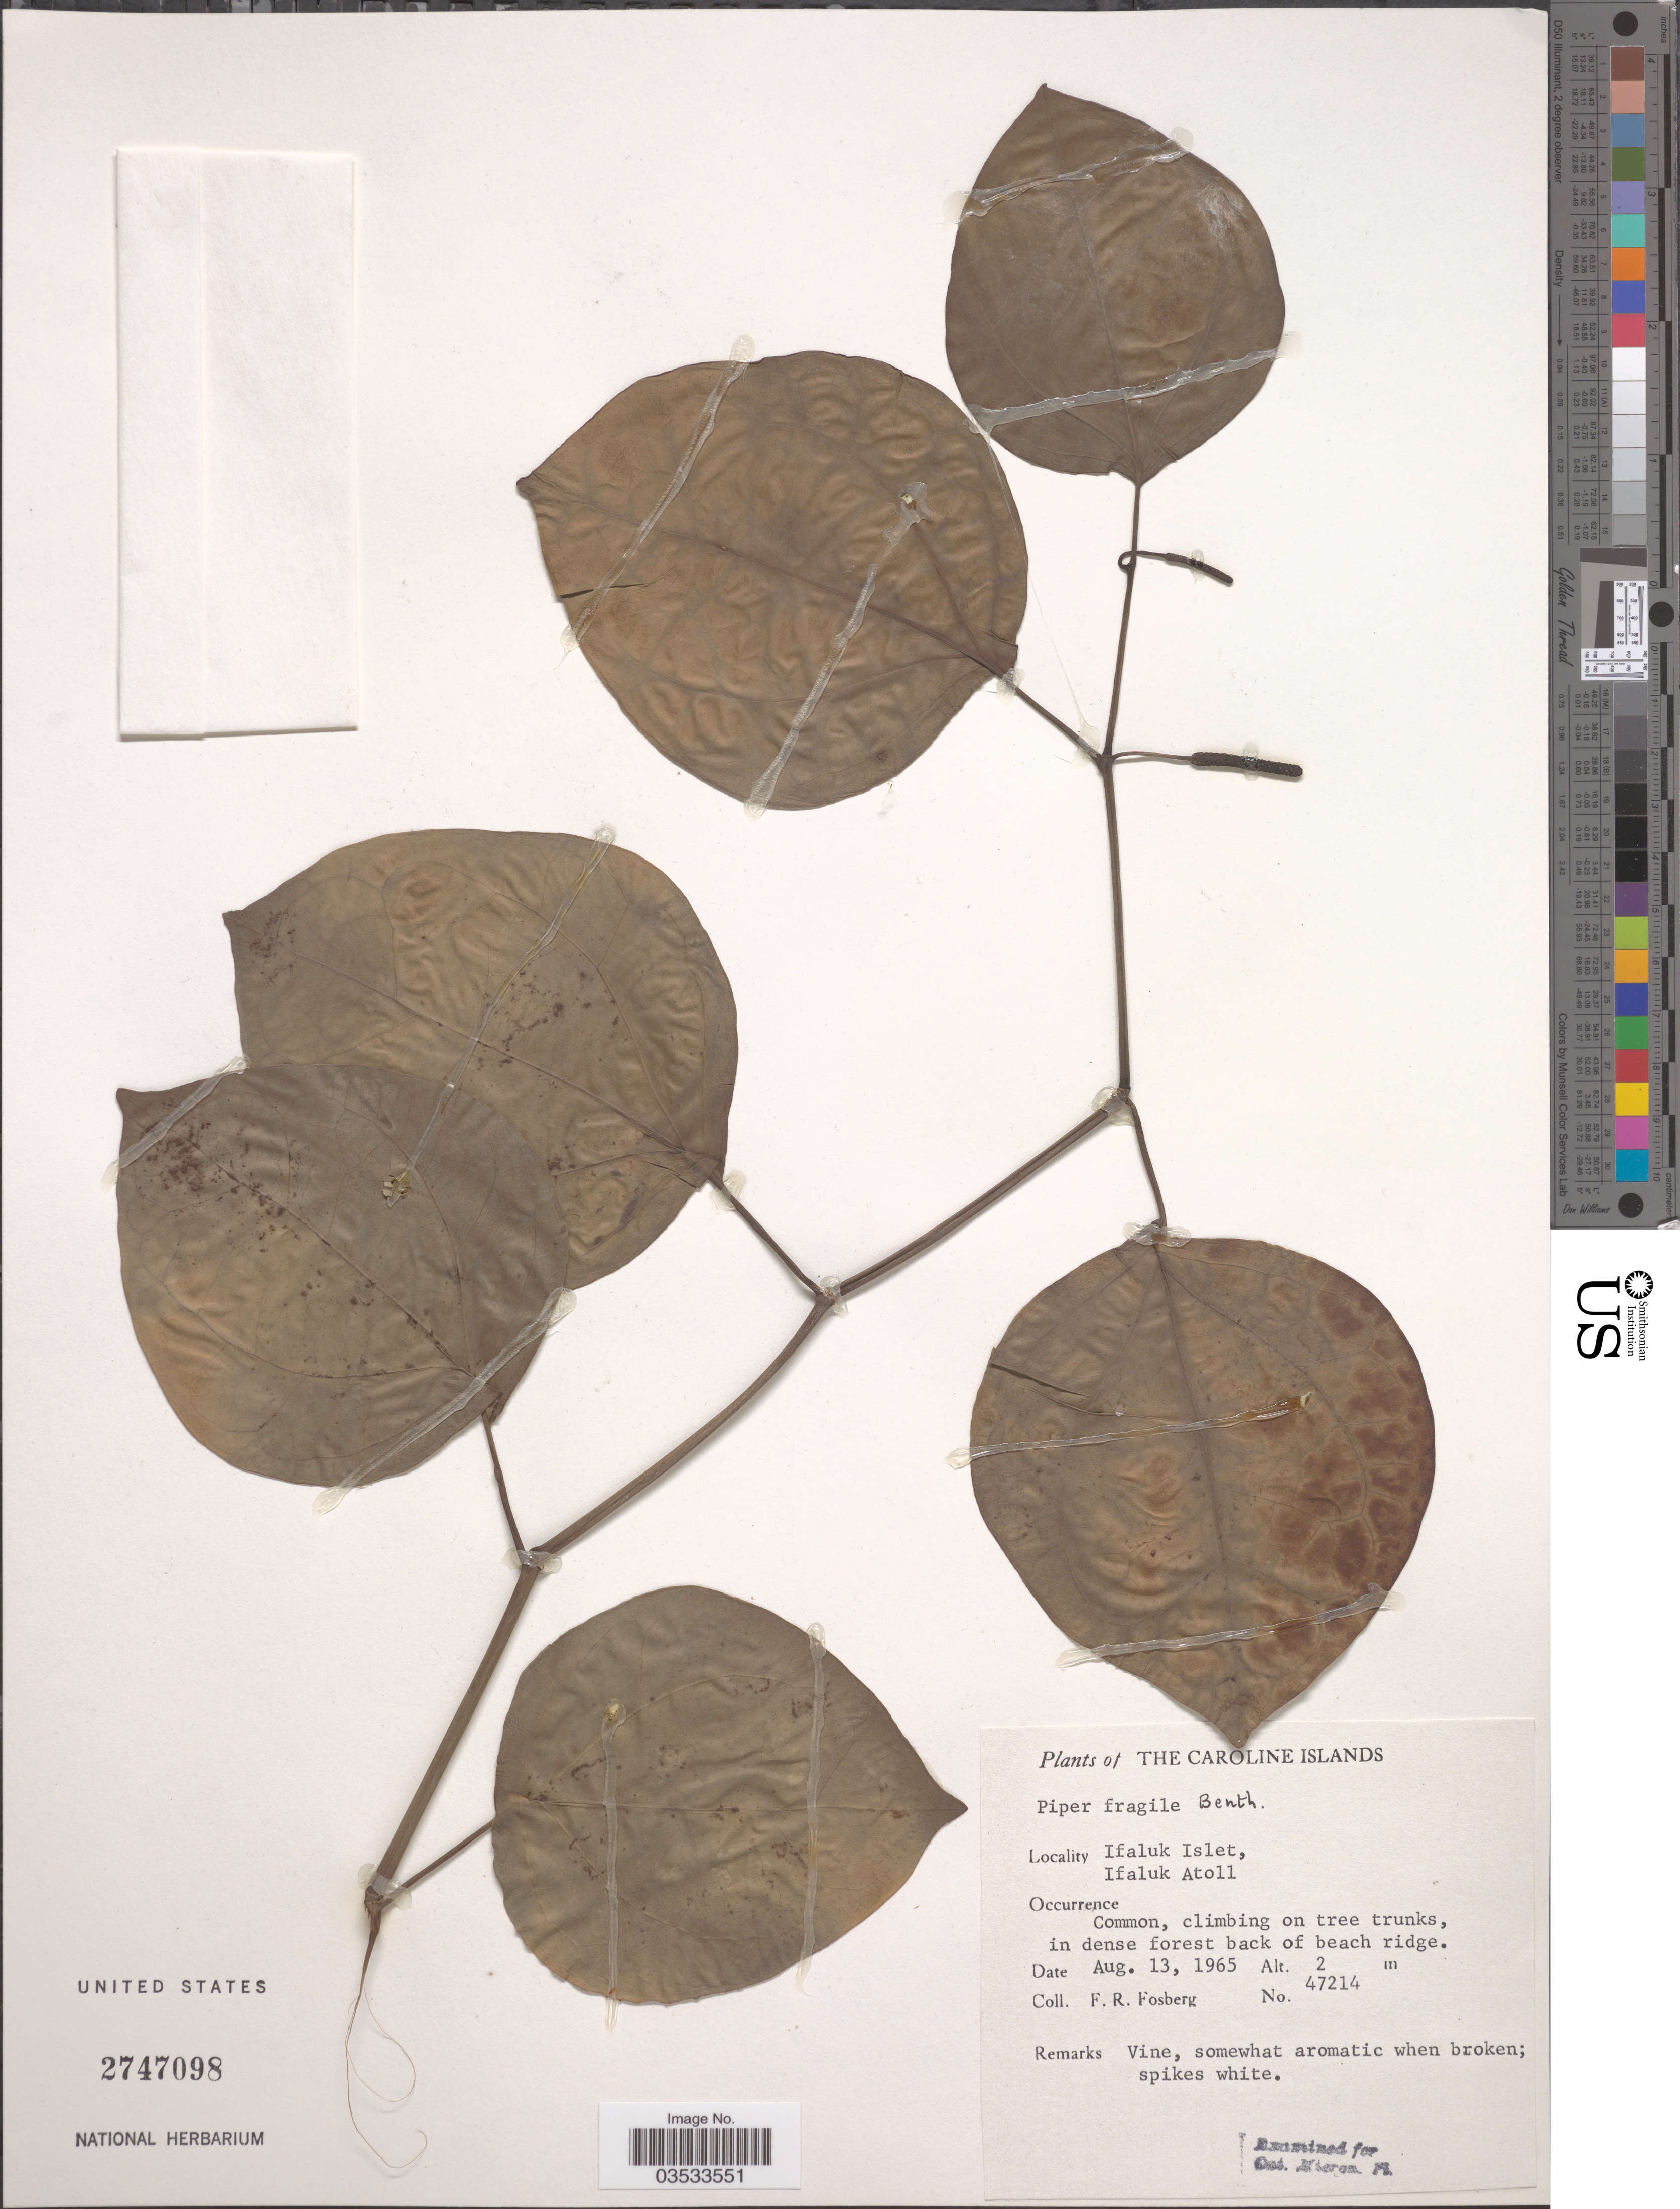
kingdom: Plantae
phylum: Tracheophyta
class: Magnoliopsida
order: Piperales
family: Piperaceae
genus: Piper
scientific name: Piper fragile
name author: Benth.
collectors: F. R. Fosberg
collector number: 47214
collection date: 1965-08-13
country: Micronesia, Federated States of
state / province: Yap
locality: The Caroline Islands. Ifaluk Islet, Ifaluk Atoll.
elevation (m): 2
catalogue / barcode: US 2747098